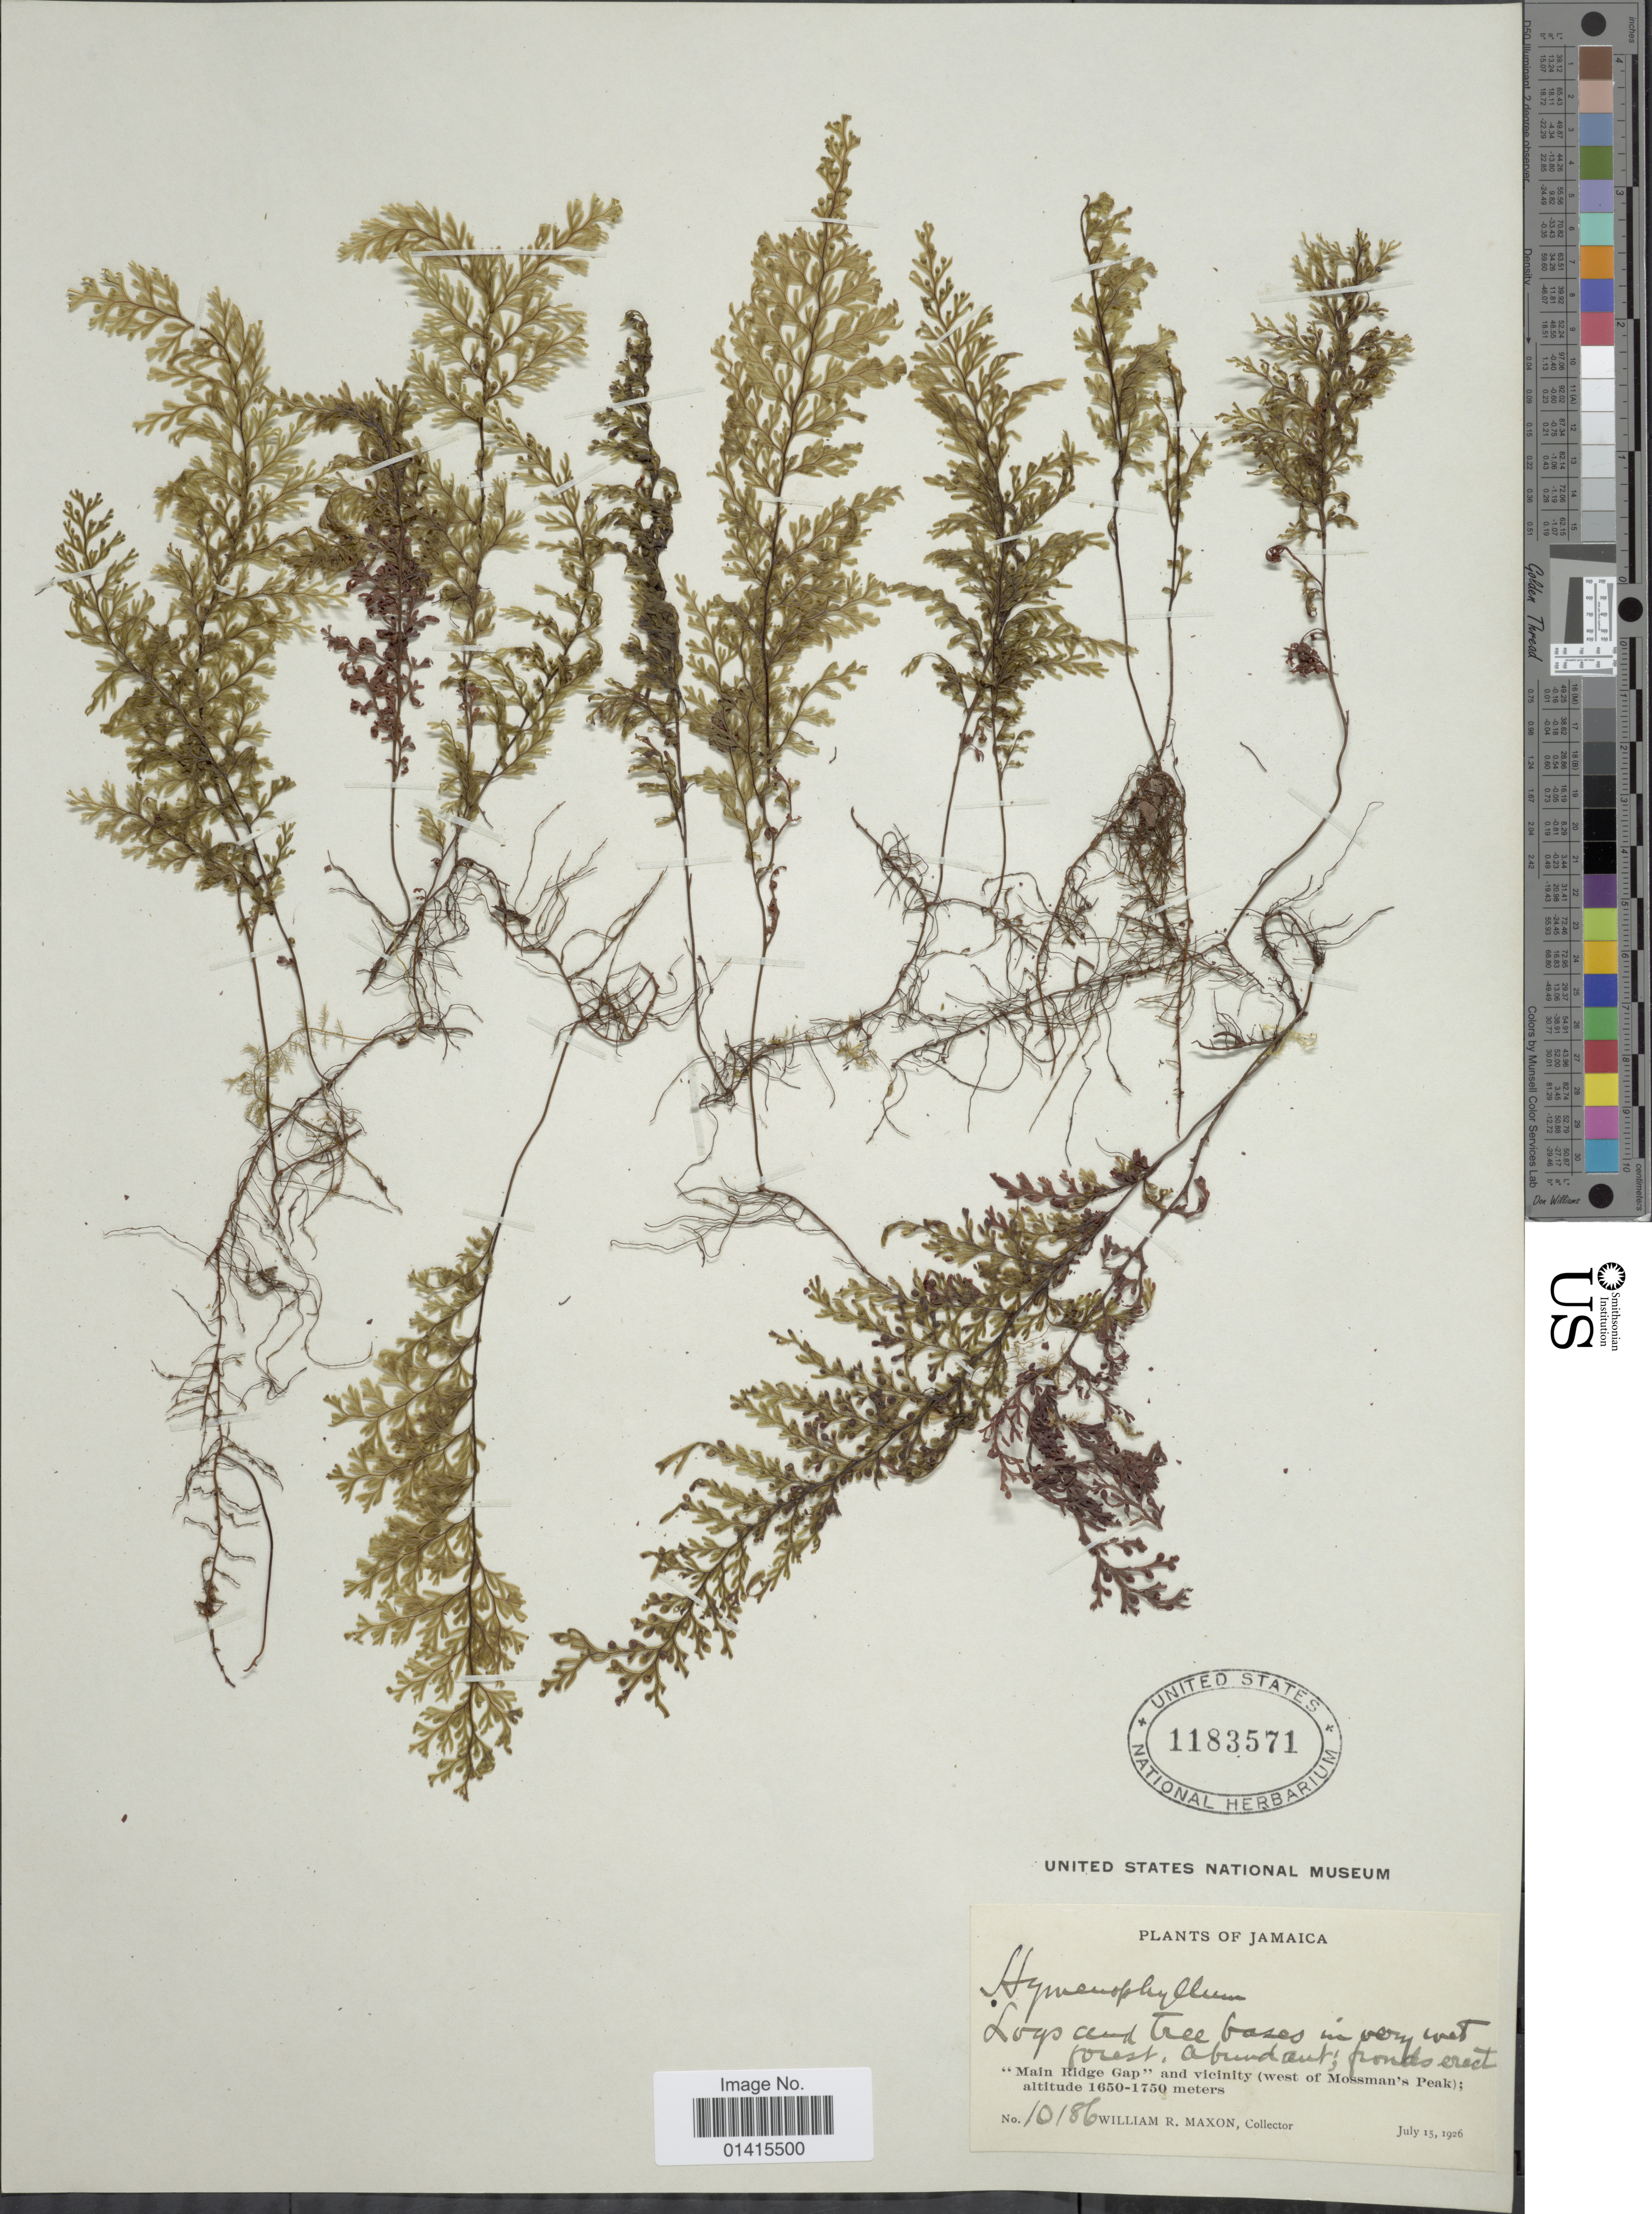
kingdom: Plantae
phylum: Tracheophyta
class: Polypodiopsida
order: Hymenophyllales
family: Hymenophyllaceae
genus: Hymenophyllum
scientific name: Hymenophyllum polyanthos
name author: (Sw.) Sw.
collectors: W. R. Maxon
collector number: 10186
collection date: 1926-07-15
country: Jamaica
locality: Main Ridge Gap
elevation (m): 1650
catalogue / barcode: US 1183571